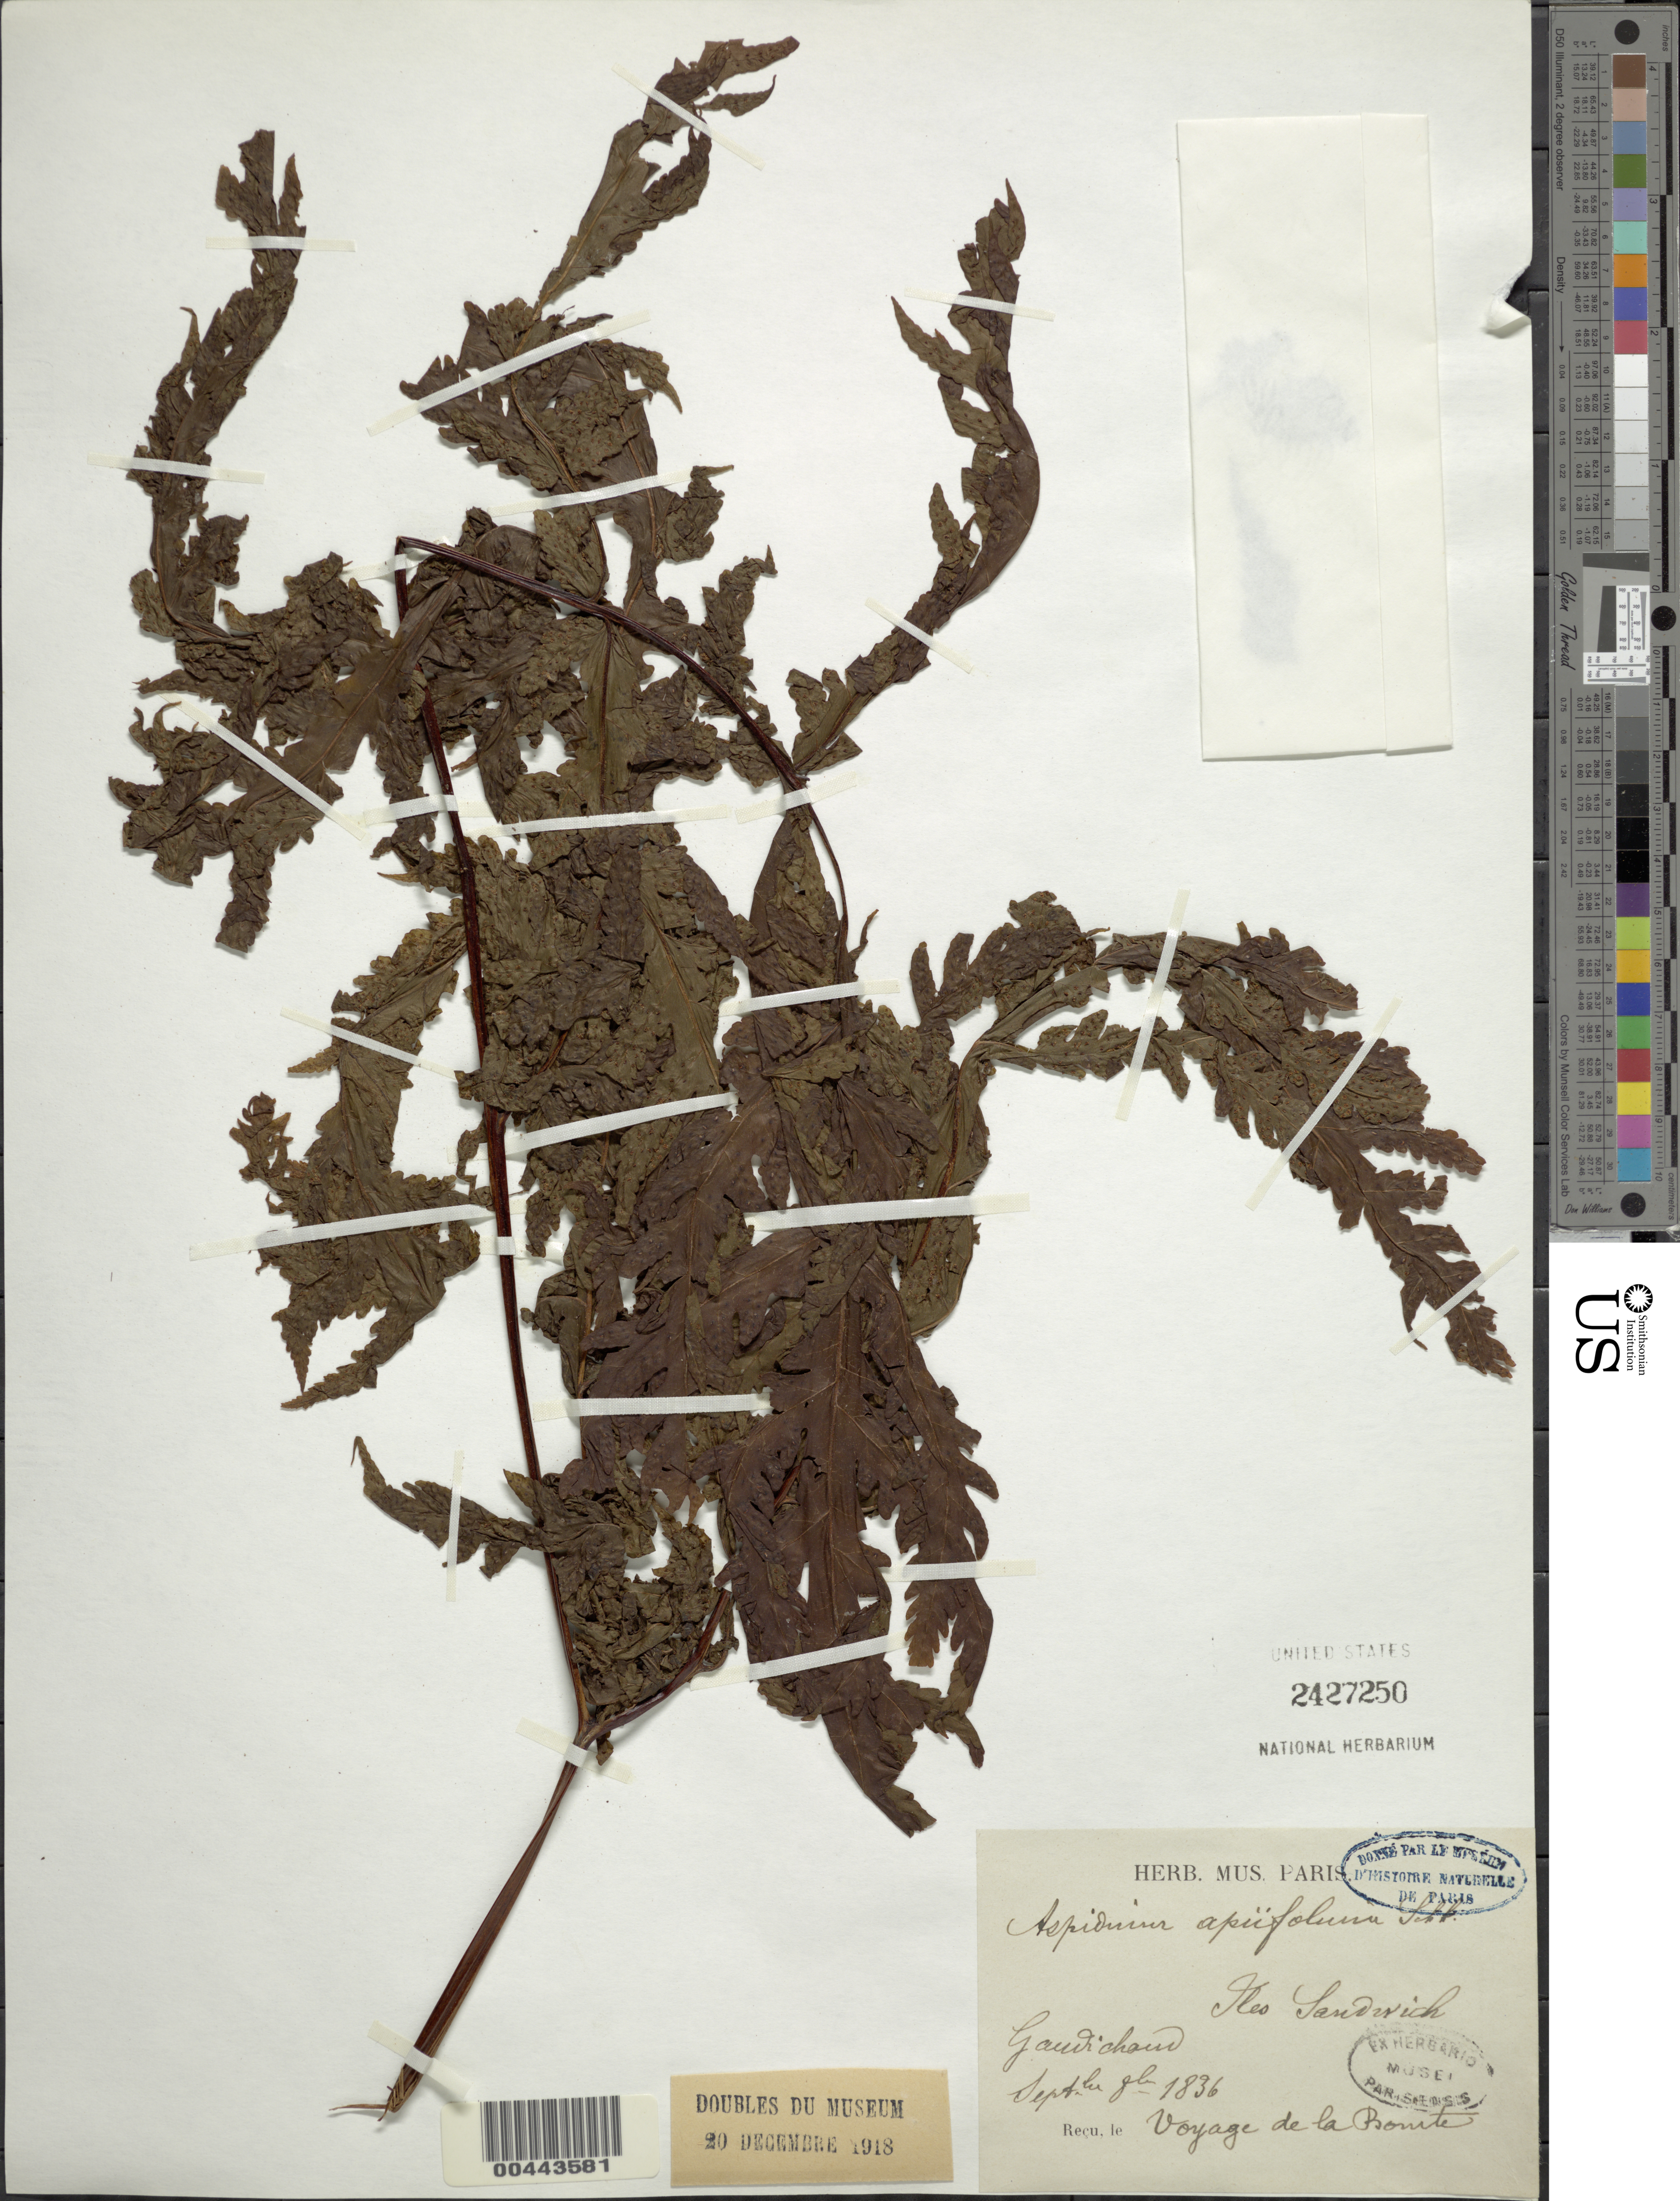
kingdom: Plantae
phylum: Tracheophyta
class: Polypodiopsida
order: Polypodiales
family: Tectariaceae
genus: Tectaria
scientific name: Tectaria gaudichaudii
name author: (Mett.) Maxon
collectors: C. Gaudichaud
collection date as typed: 8 Sep 1836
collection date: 1836-09-08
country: United States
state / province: Hawaii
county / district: Kauai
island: Kaua'i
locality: Iles Sandwich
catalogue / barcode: US 2427250